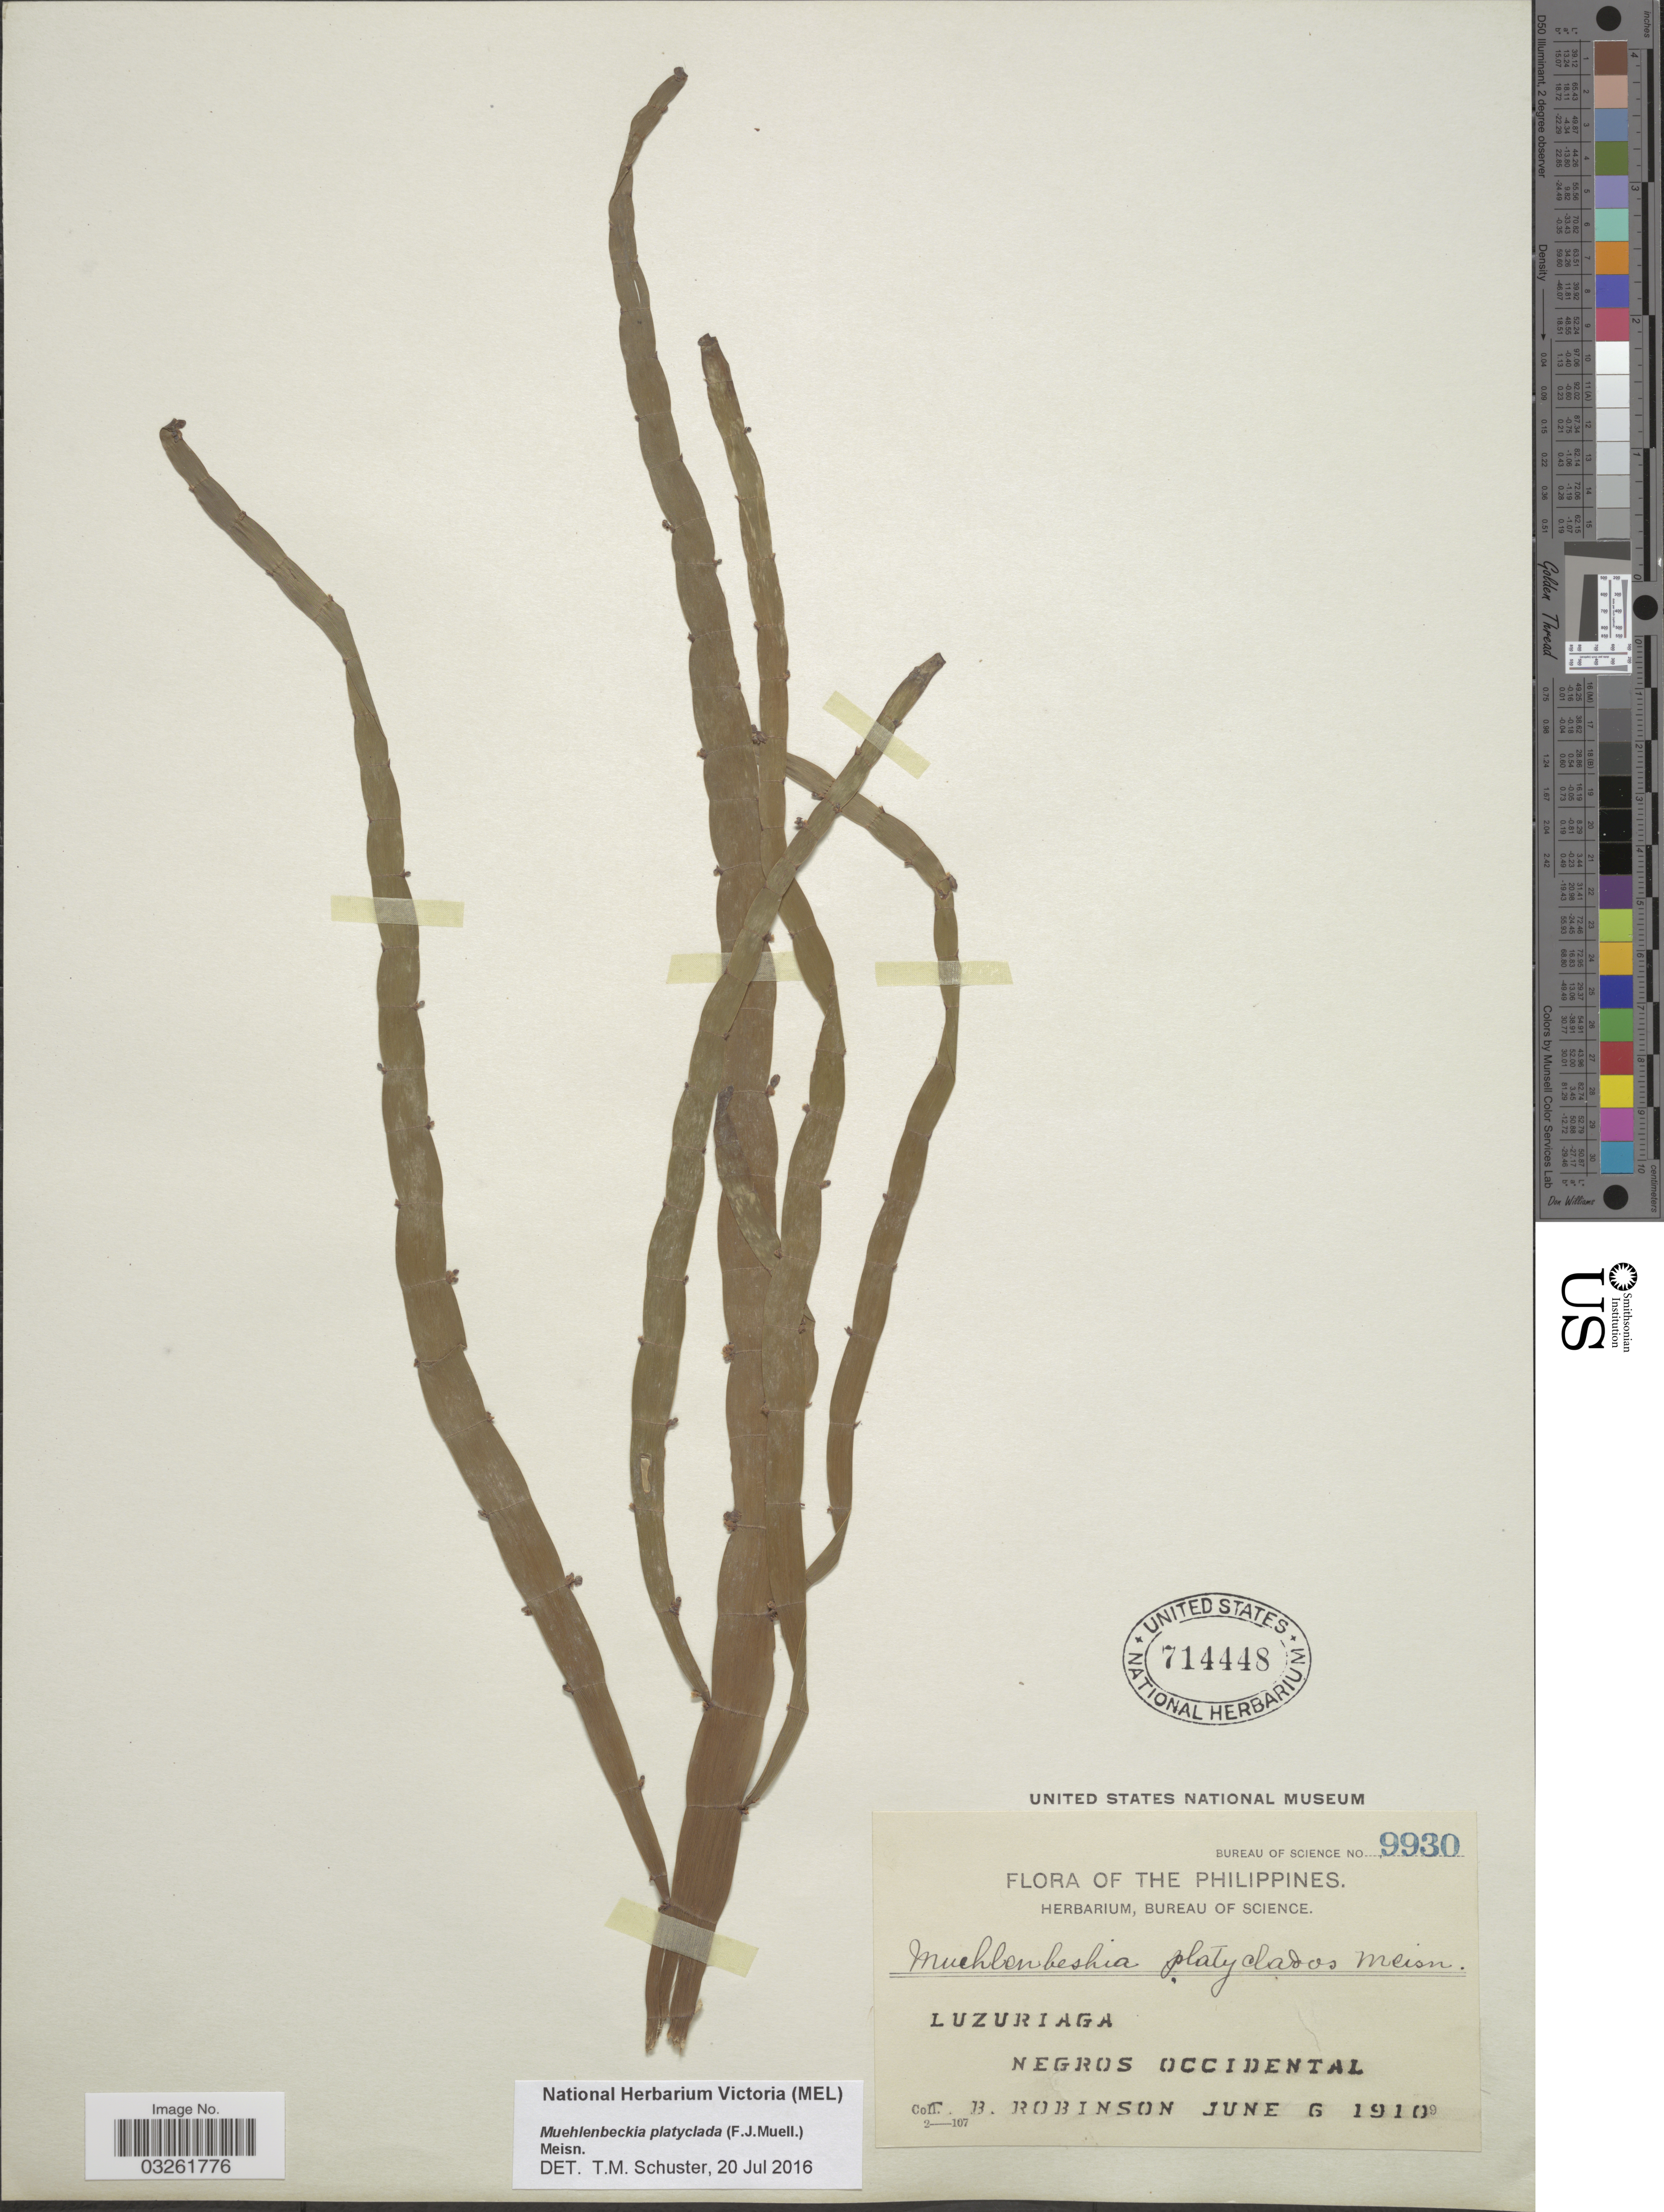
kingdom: Plantae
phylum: Tracheophyta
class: Magnoliopsida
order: Caryophyllales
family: Polygonaceae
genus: Muehlenbeckia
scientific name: Muehlenbeckia platyclada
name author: (F. Muell.) Meisn.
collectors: C. Robinson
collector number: Bureau of Science 9930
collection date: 1910-06-06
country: Philippines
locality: Negros Occidental.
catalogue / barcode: US 714448